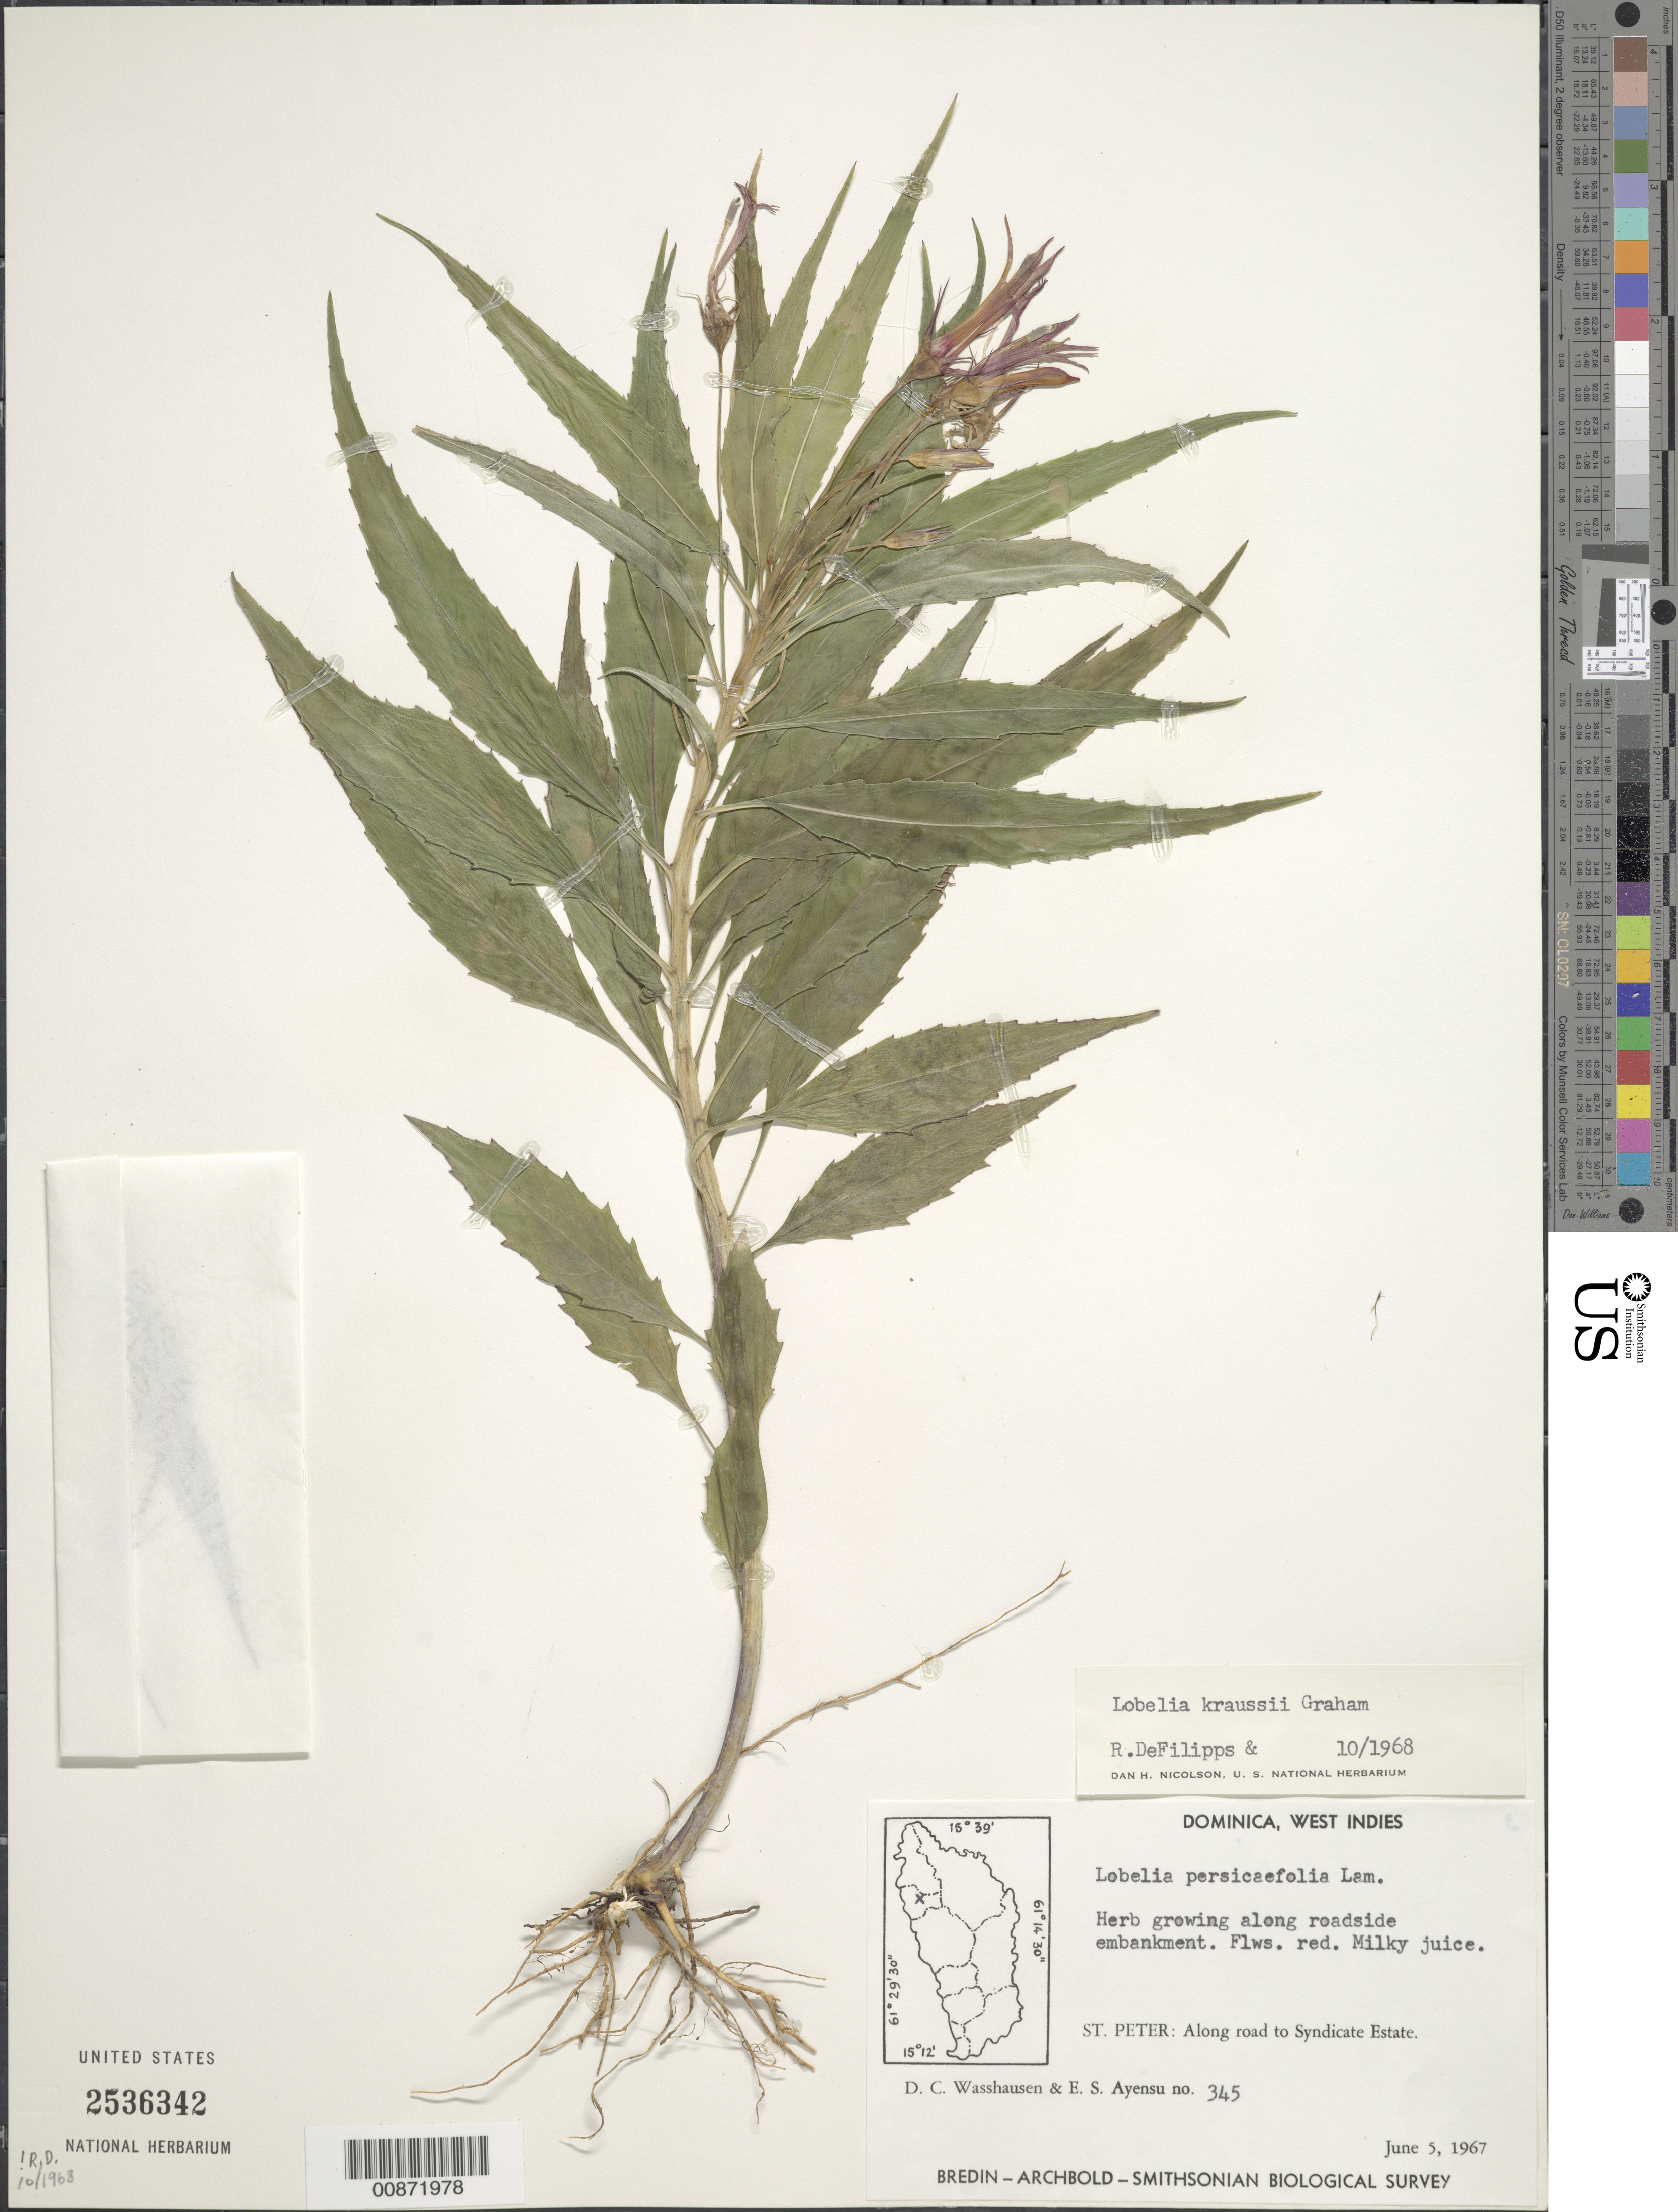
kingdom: Plantae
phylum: Tracheophyta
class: Magnoliopsida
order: Asterales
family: Campanulaceae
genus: Lobelia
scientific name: Lobelia kraussii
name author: Graham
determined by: Nicolson, D. H.; DeFilipps, R. A.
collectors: D. C. Wasshausen & E. S. Ayensu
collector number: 345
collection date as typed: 05 Jun 1967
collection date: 1967-06-05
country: Dominica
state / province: St. Peter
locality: Along road to Syndicate Estate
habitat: Along roadside embankment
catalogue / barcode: US 2536342